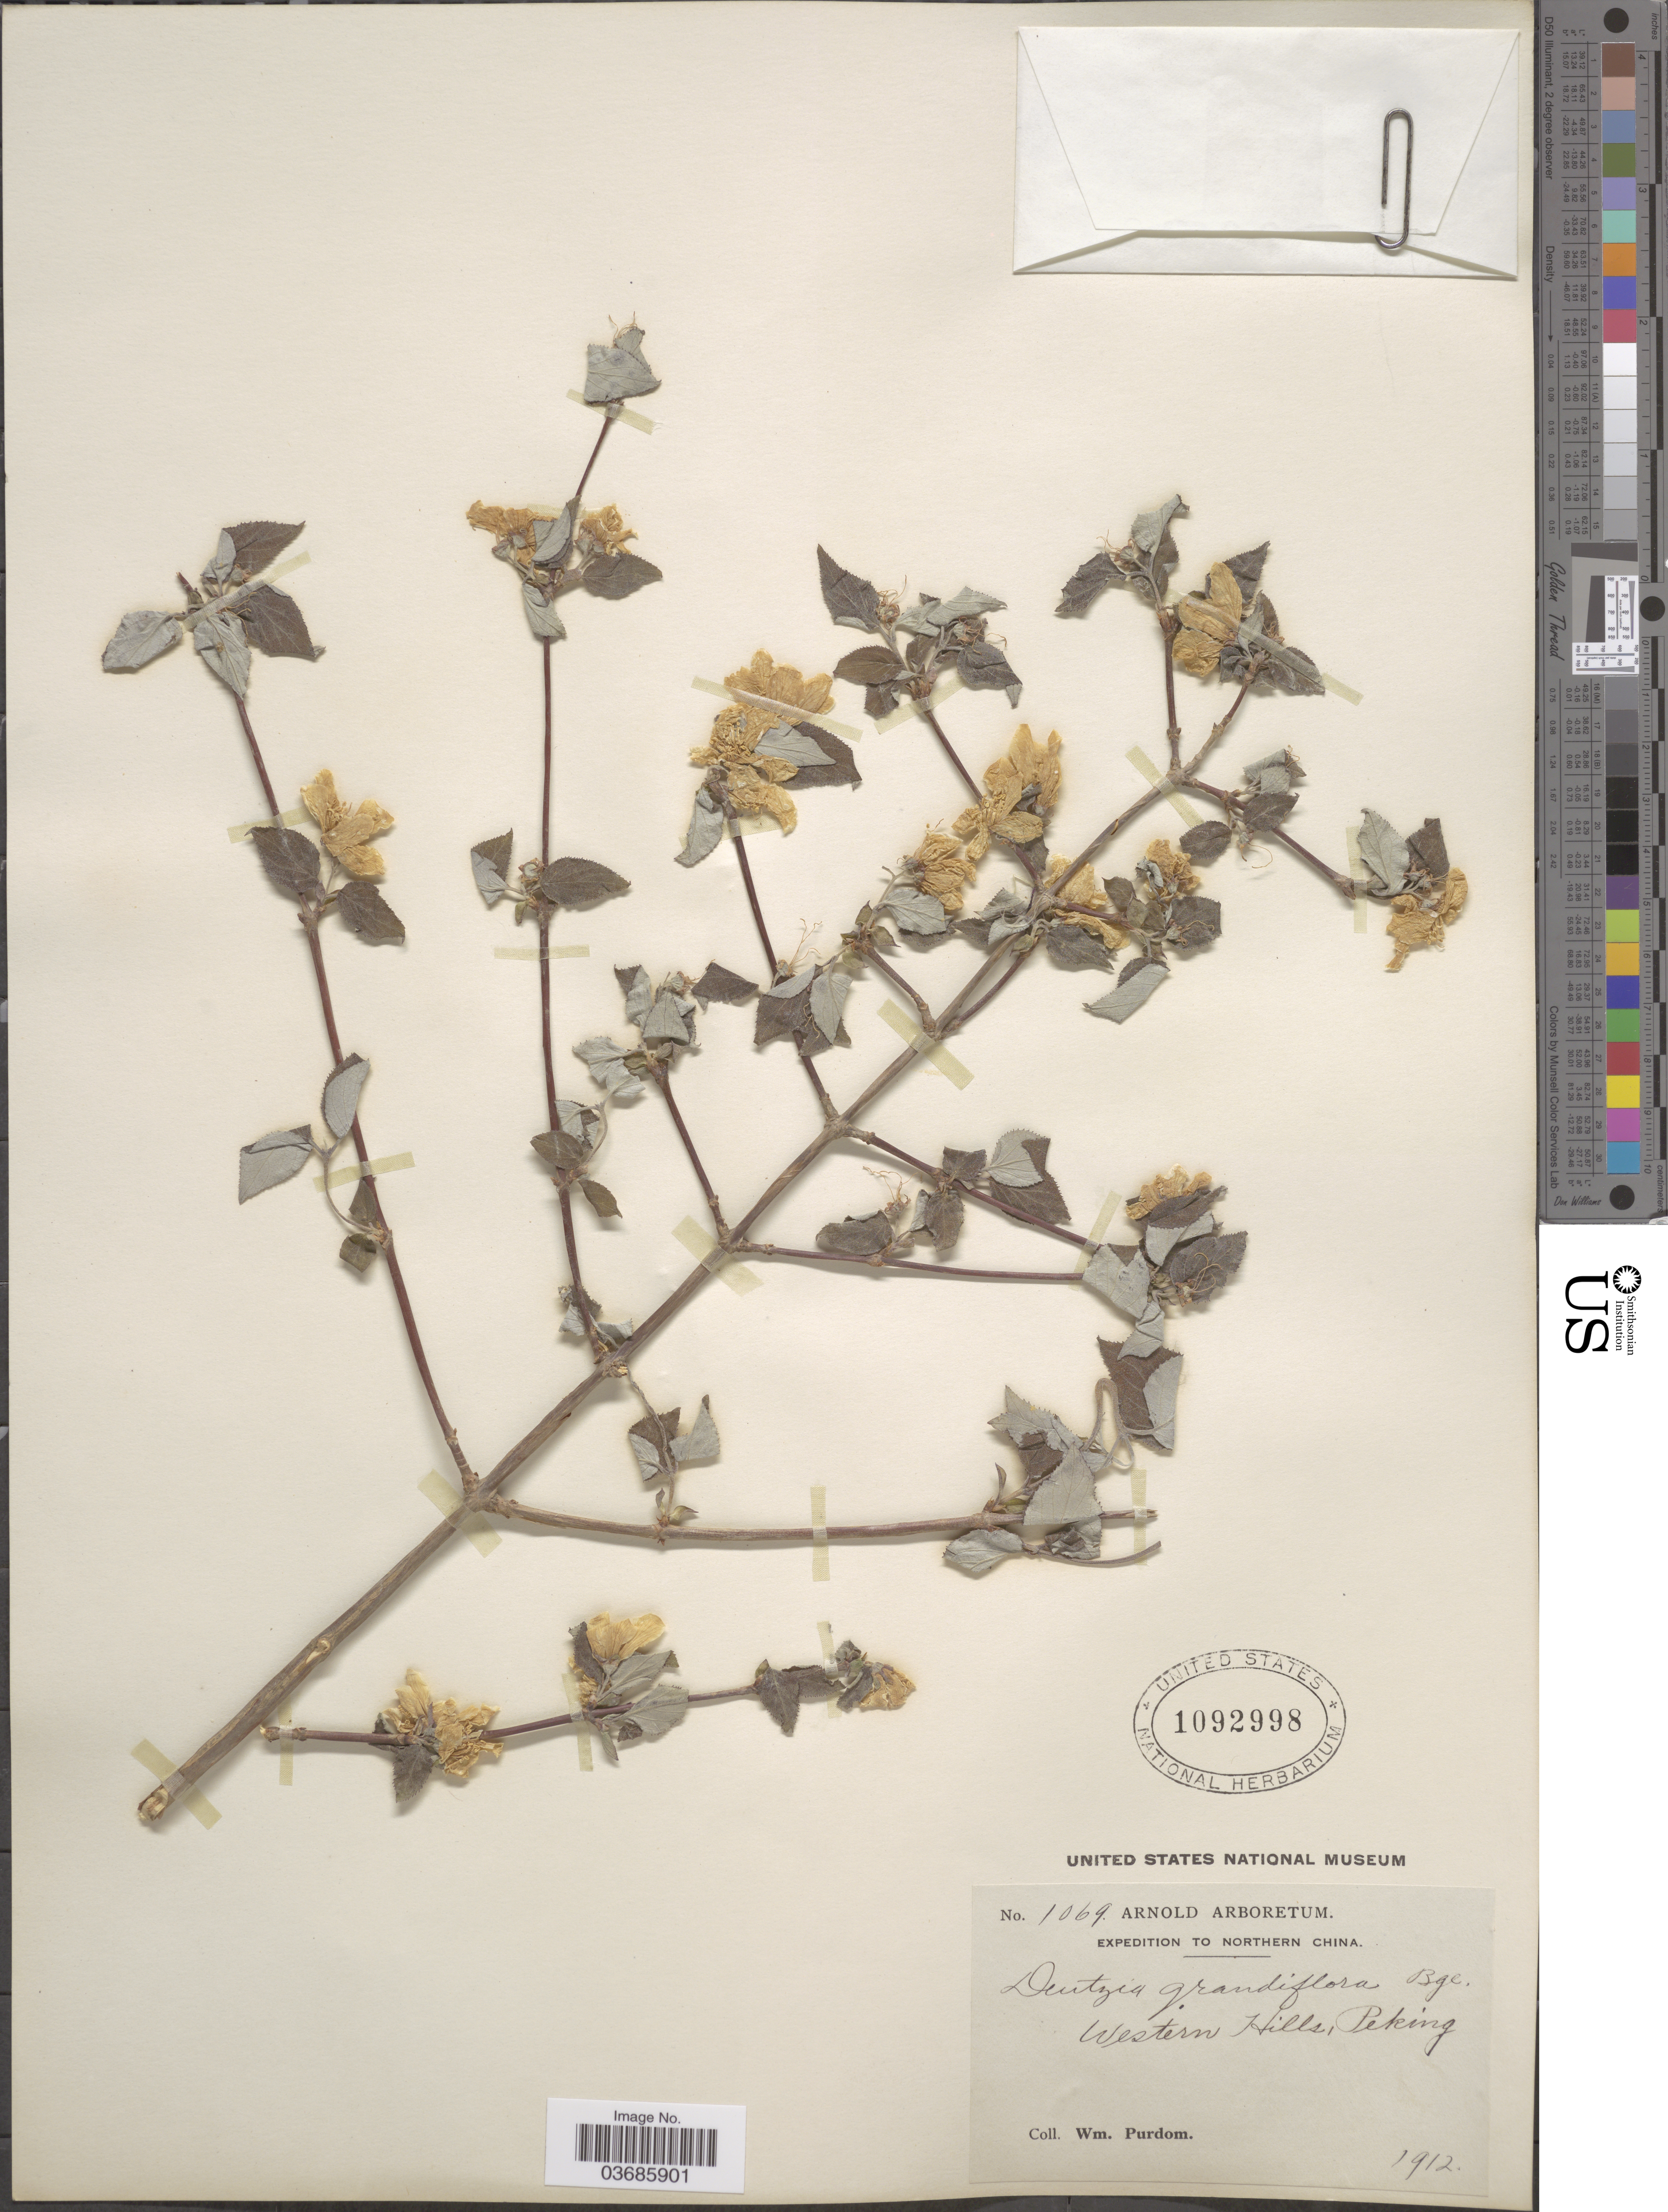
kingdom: Plantae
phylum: Tracheophyta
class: Magnoliopsida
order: Cornales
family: Hydrangeaceae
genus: Deutzia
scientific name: Deutzia grandiflora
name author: Bunge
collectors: W. Purdom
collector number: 1069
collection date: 1912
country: China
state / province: Beijing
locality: Expedition to Northern China. Western Hills, Peking.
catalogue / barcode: US 1092998